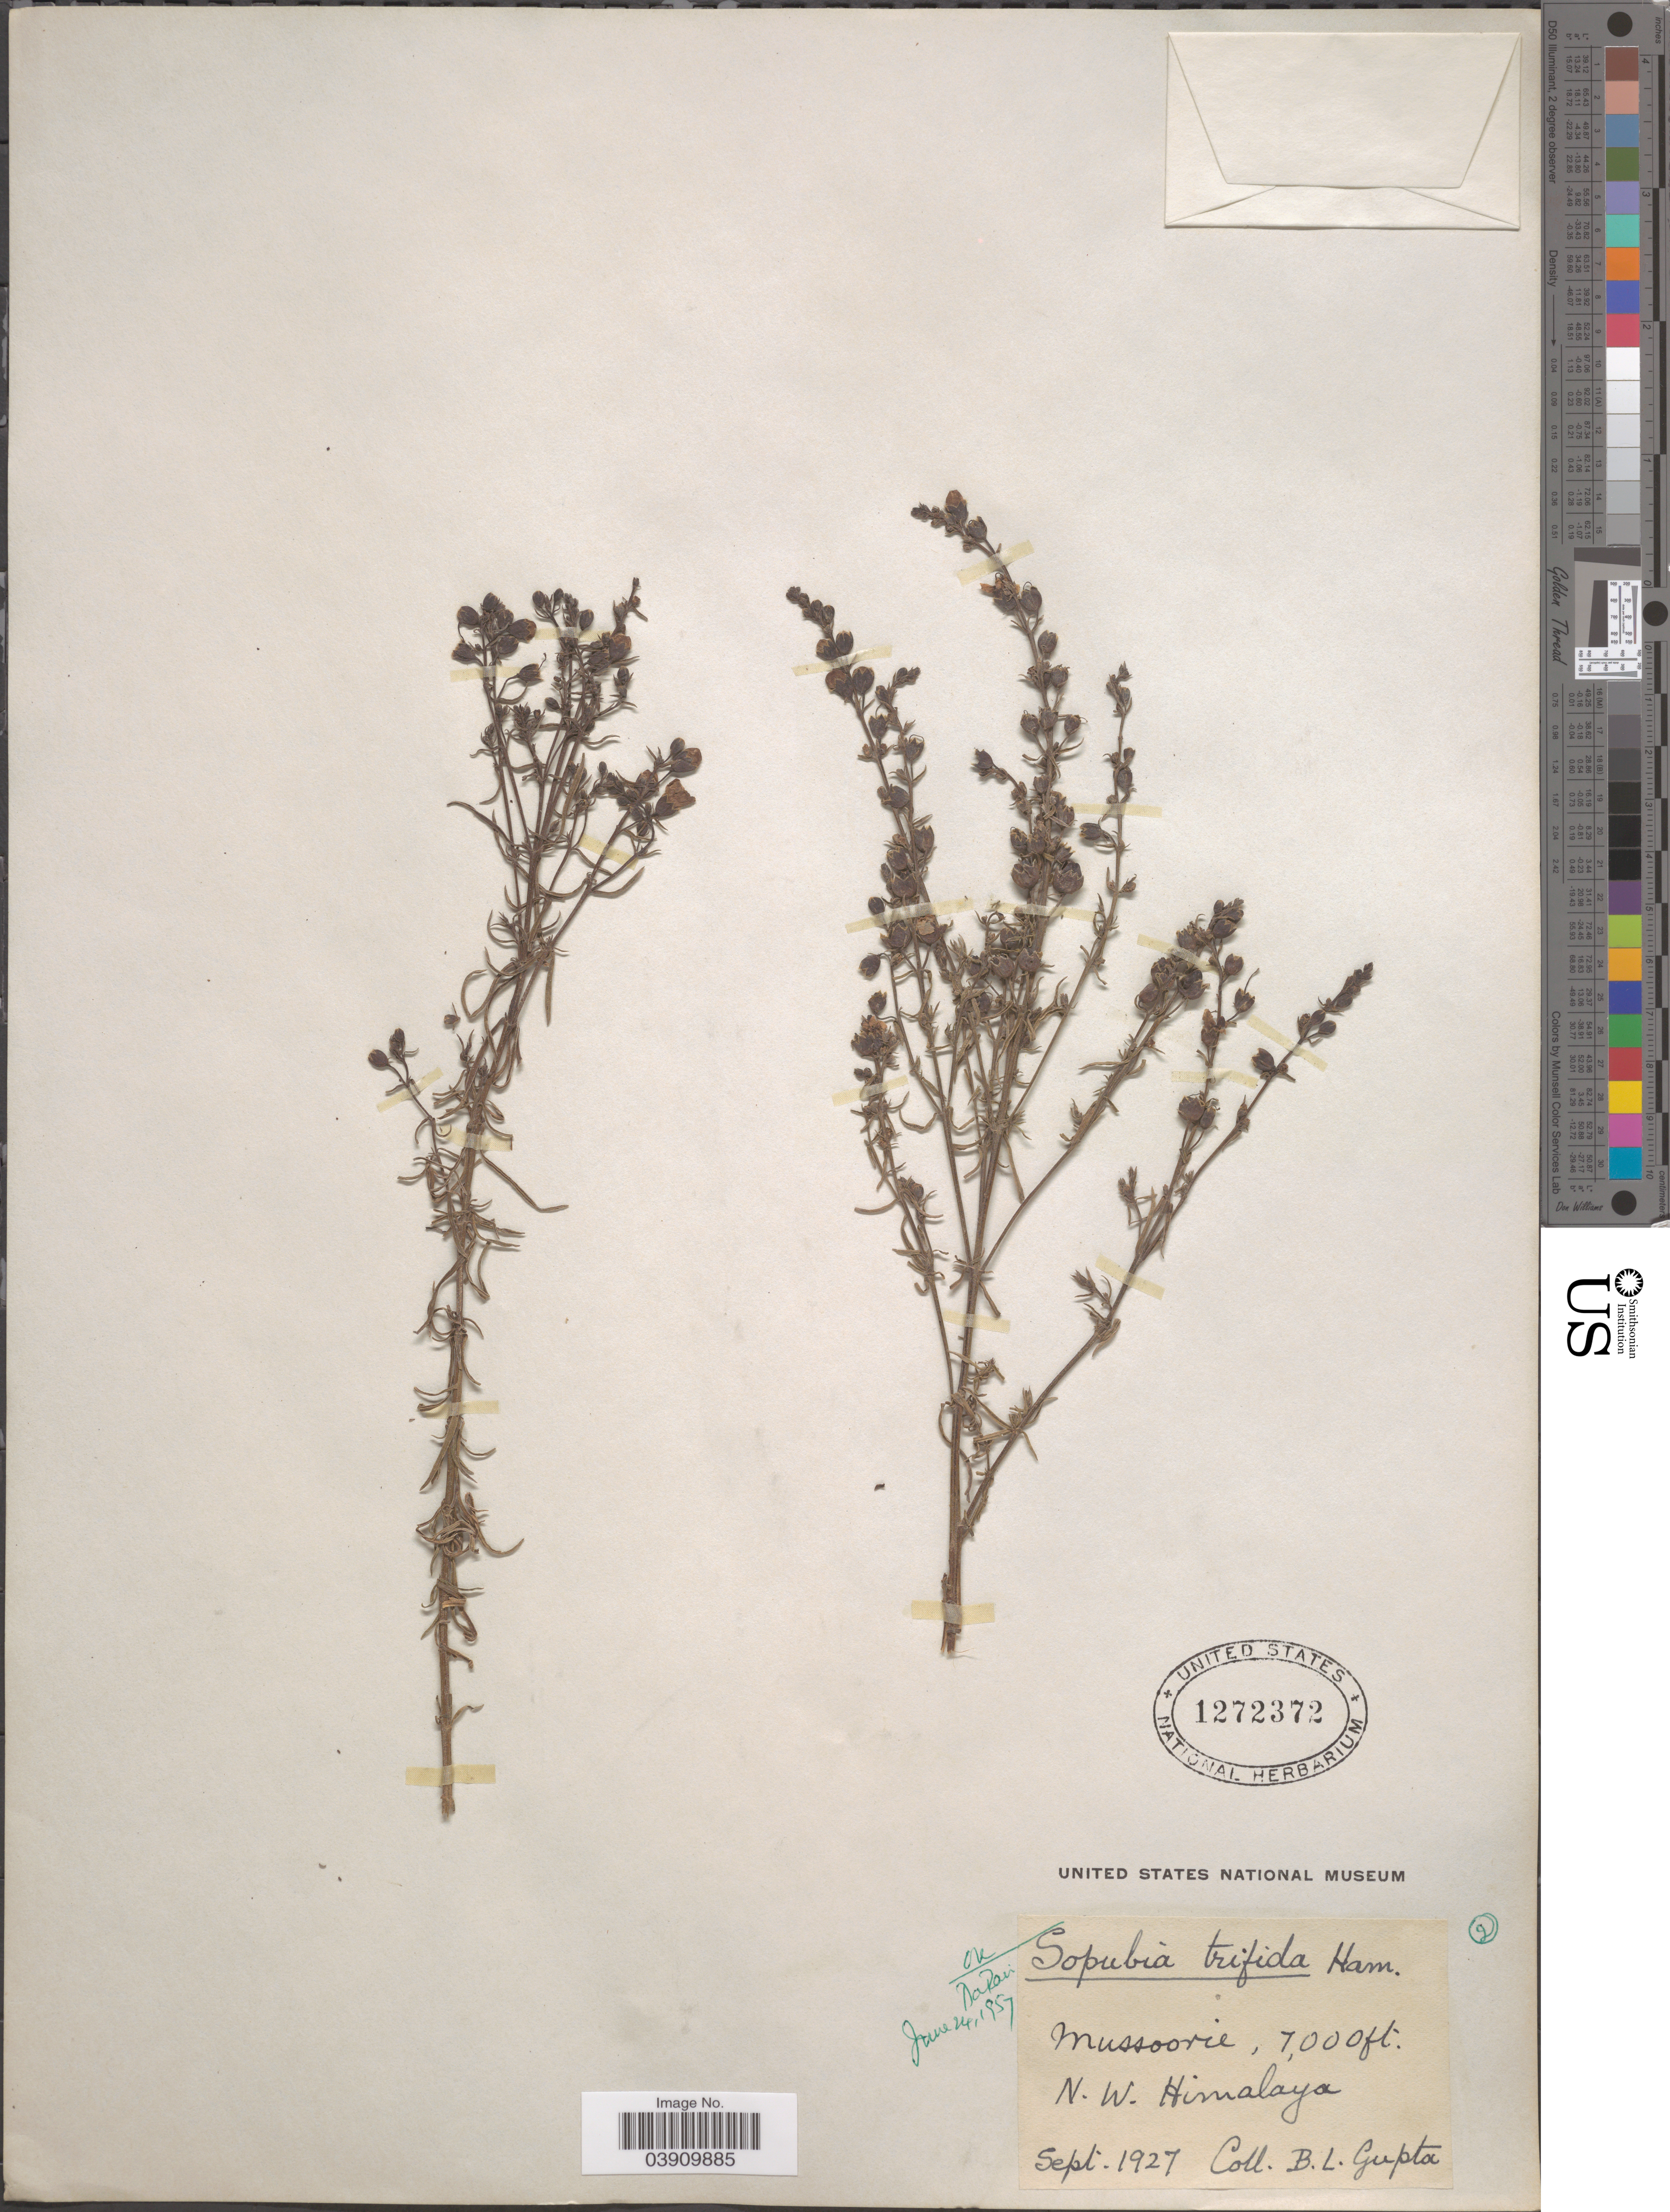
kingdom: Plantae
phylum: Tracheophyta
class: Magnoliopsida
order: Lamiales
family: Orobanchaceae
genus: Sopubia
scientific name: Sopubia trifida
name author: Buch.-Ham. ex D. Don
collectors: B. L. Gupta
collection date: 1927-09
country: India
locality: Mussoorie. N.W. Himalaya.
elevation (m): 2134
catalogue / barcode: US 1272372